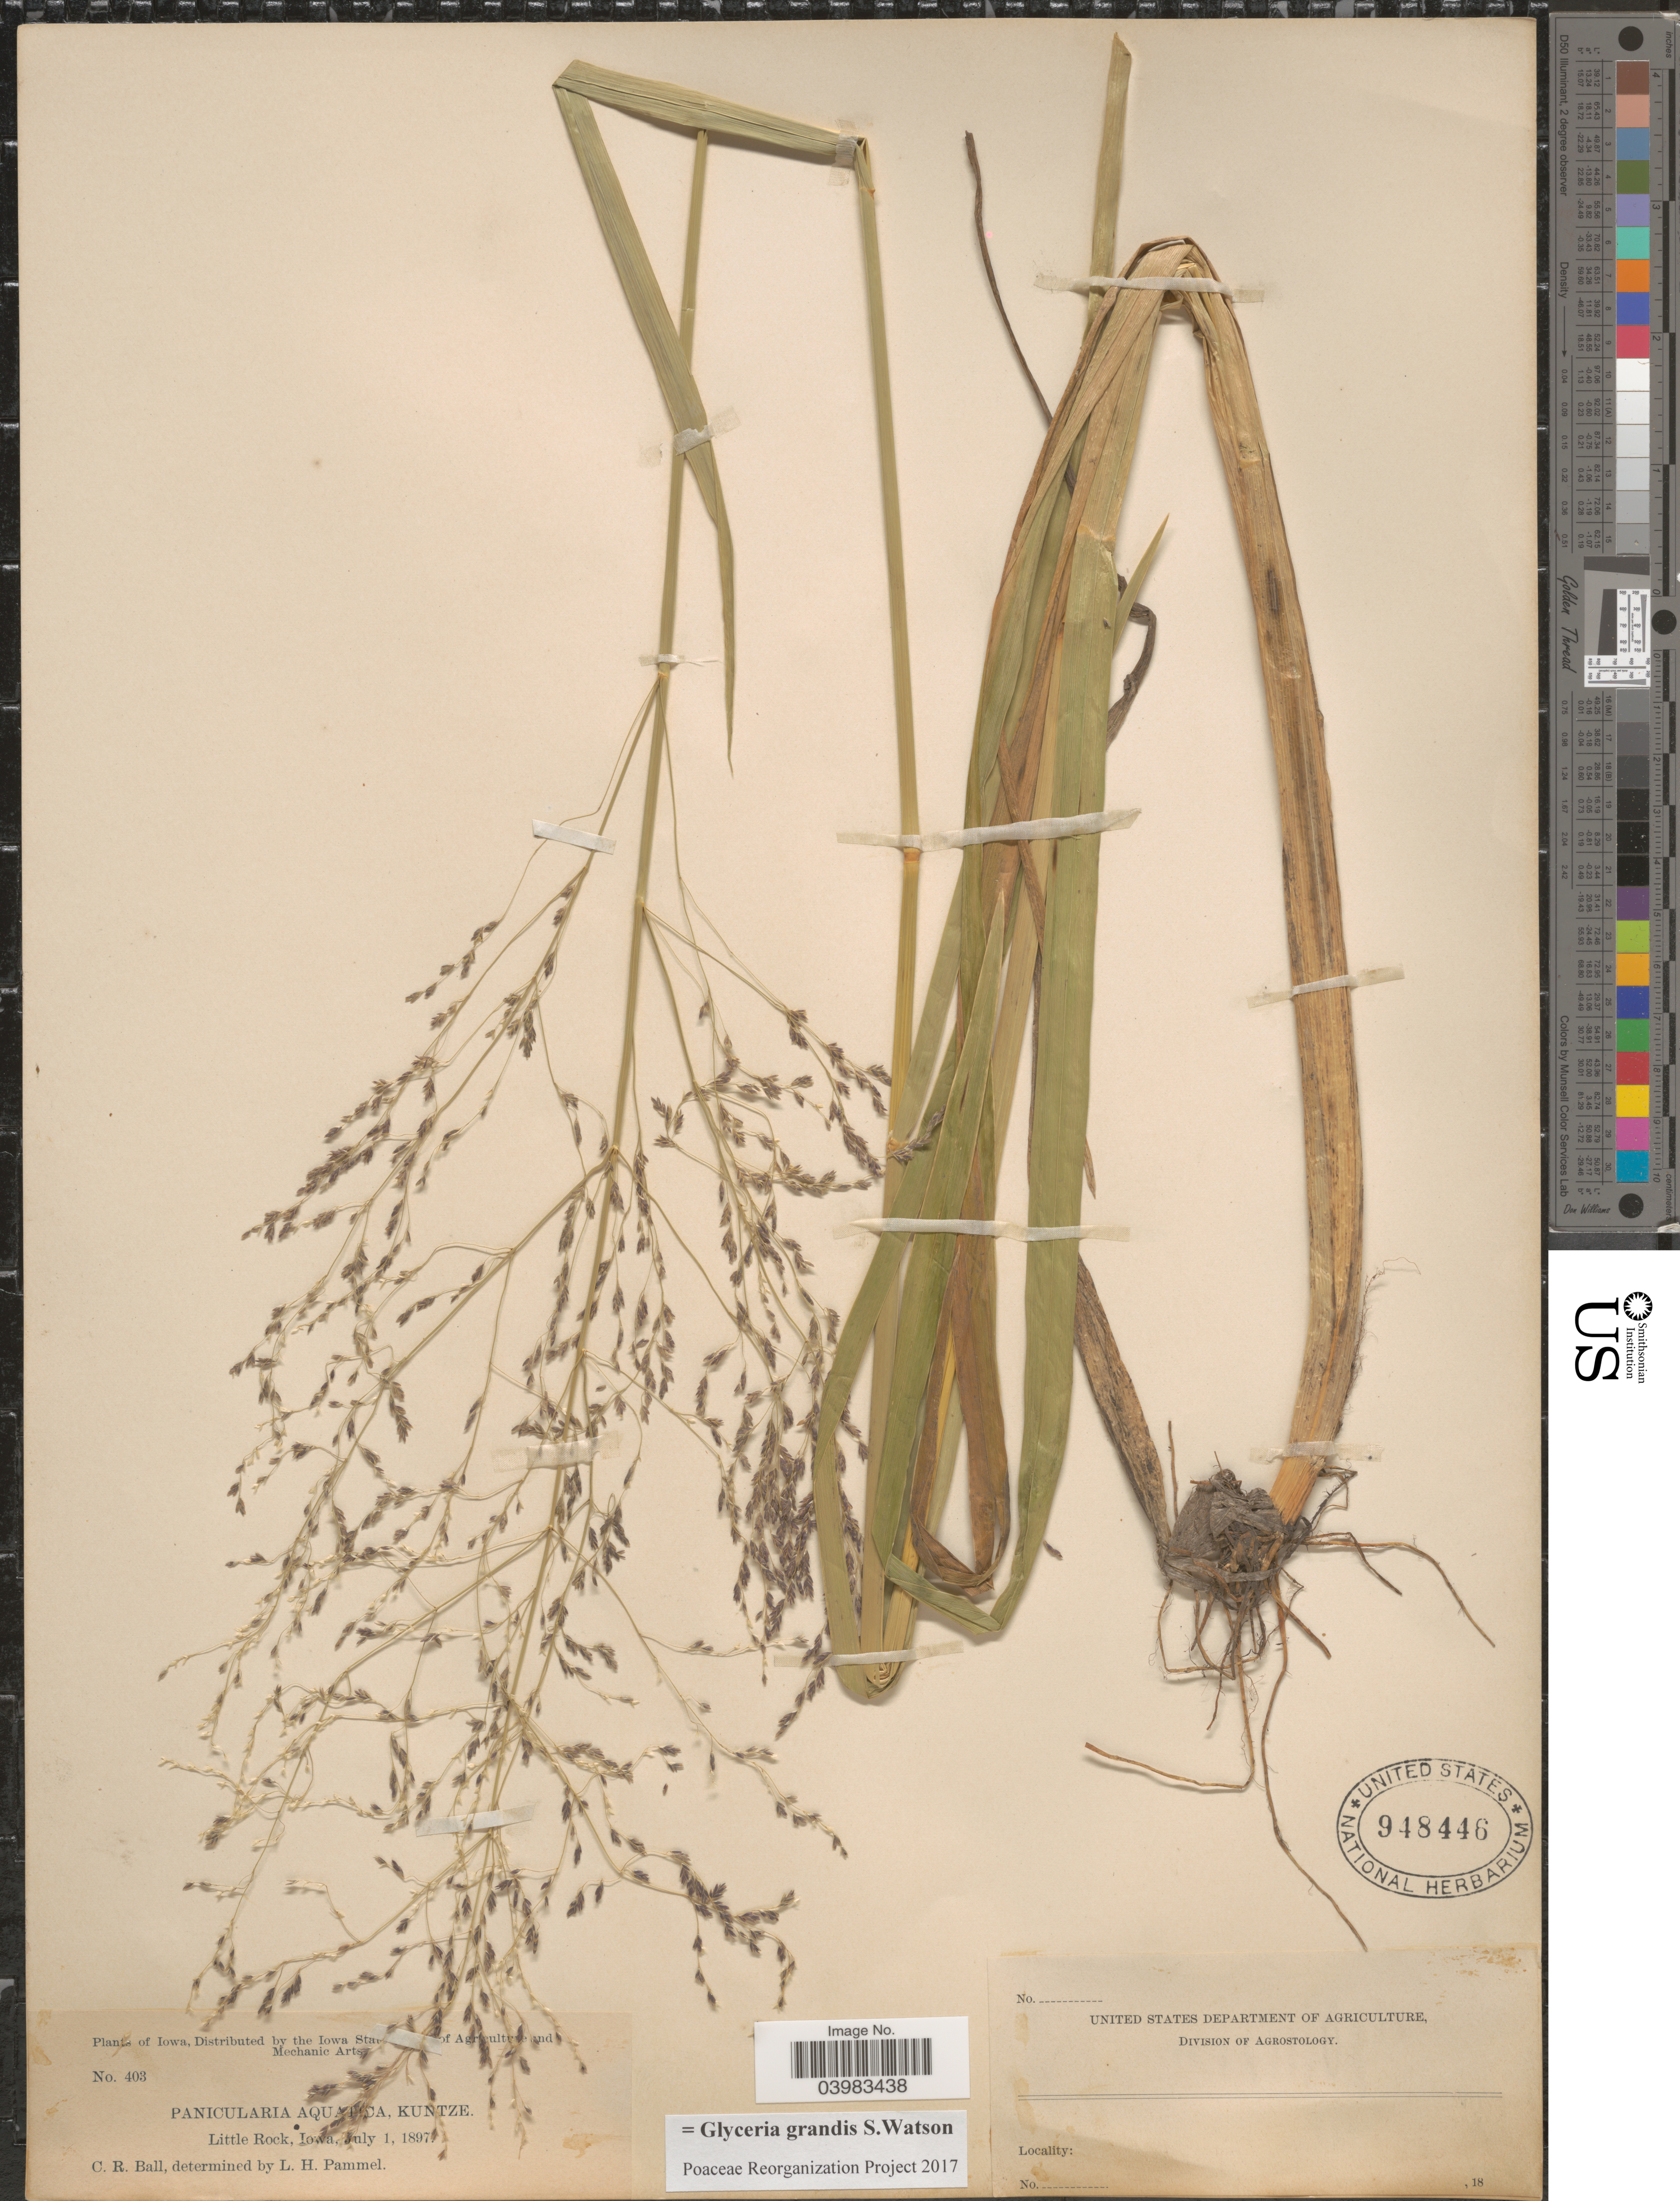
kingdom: Plantae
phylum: Tracheophyta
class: Liliopsida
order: Poales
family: Poaceae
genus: Glyceria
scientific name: Glyceria grandis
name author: S. Watson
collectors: C. R. Ball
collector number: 403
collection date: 1897-07-01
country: United States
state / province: Iowa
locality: Little Rock.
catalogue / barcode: US 948446